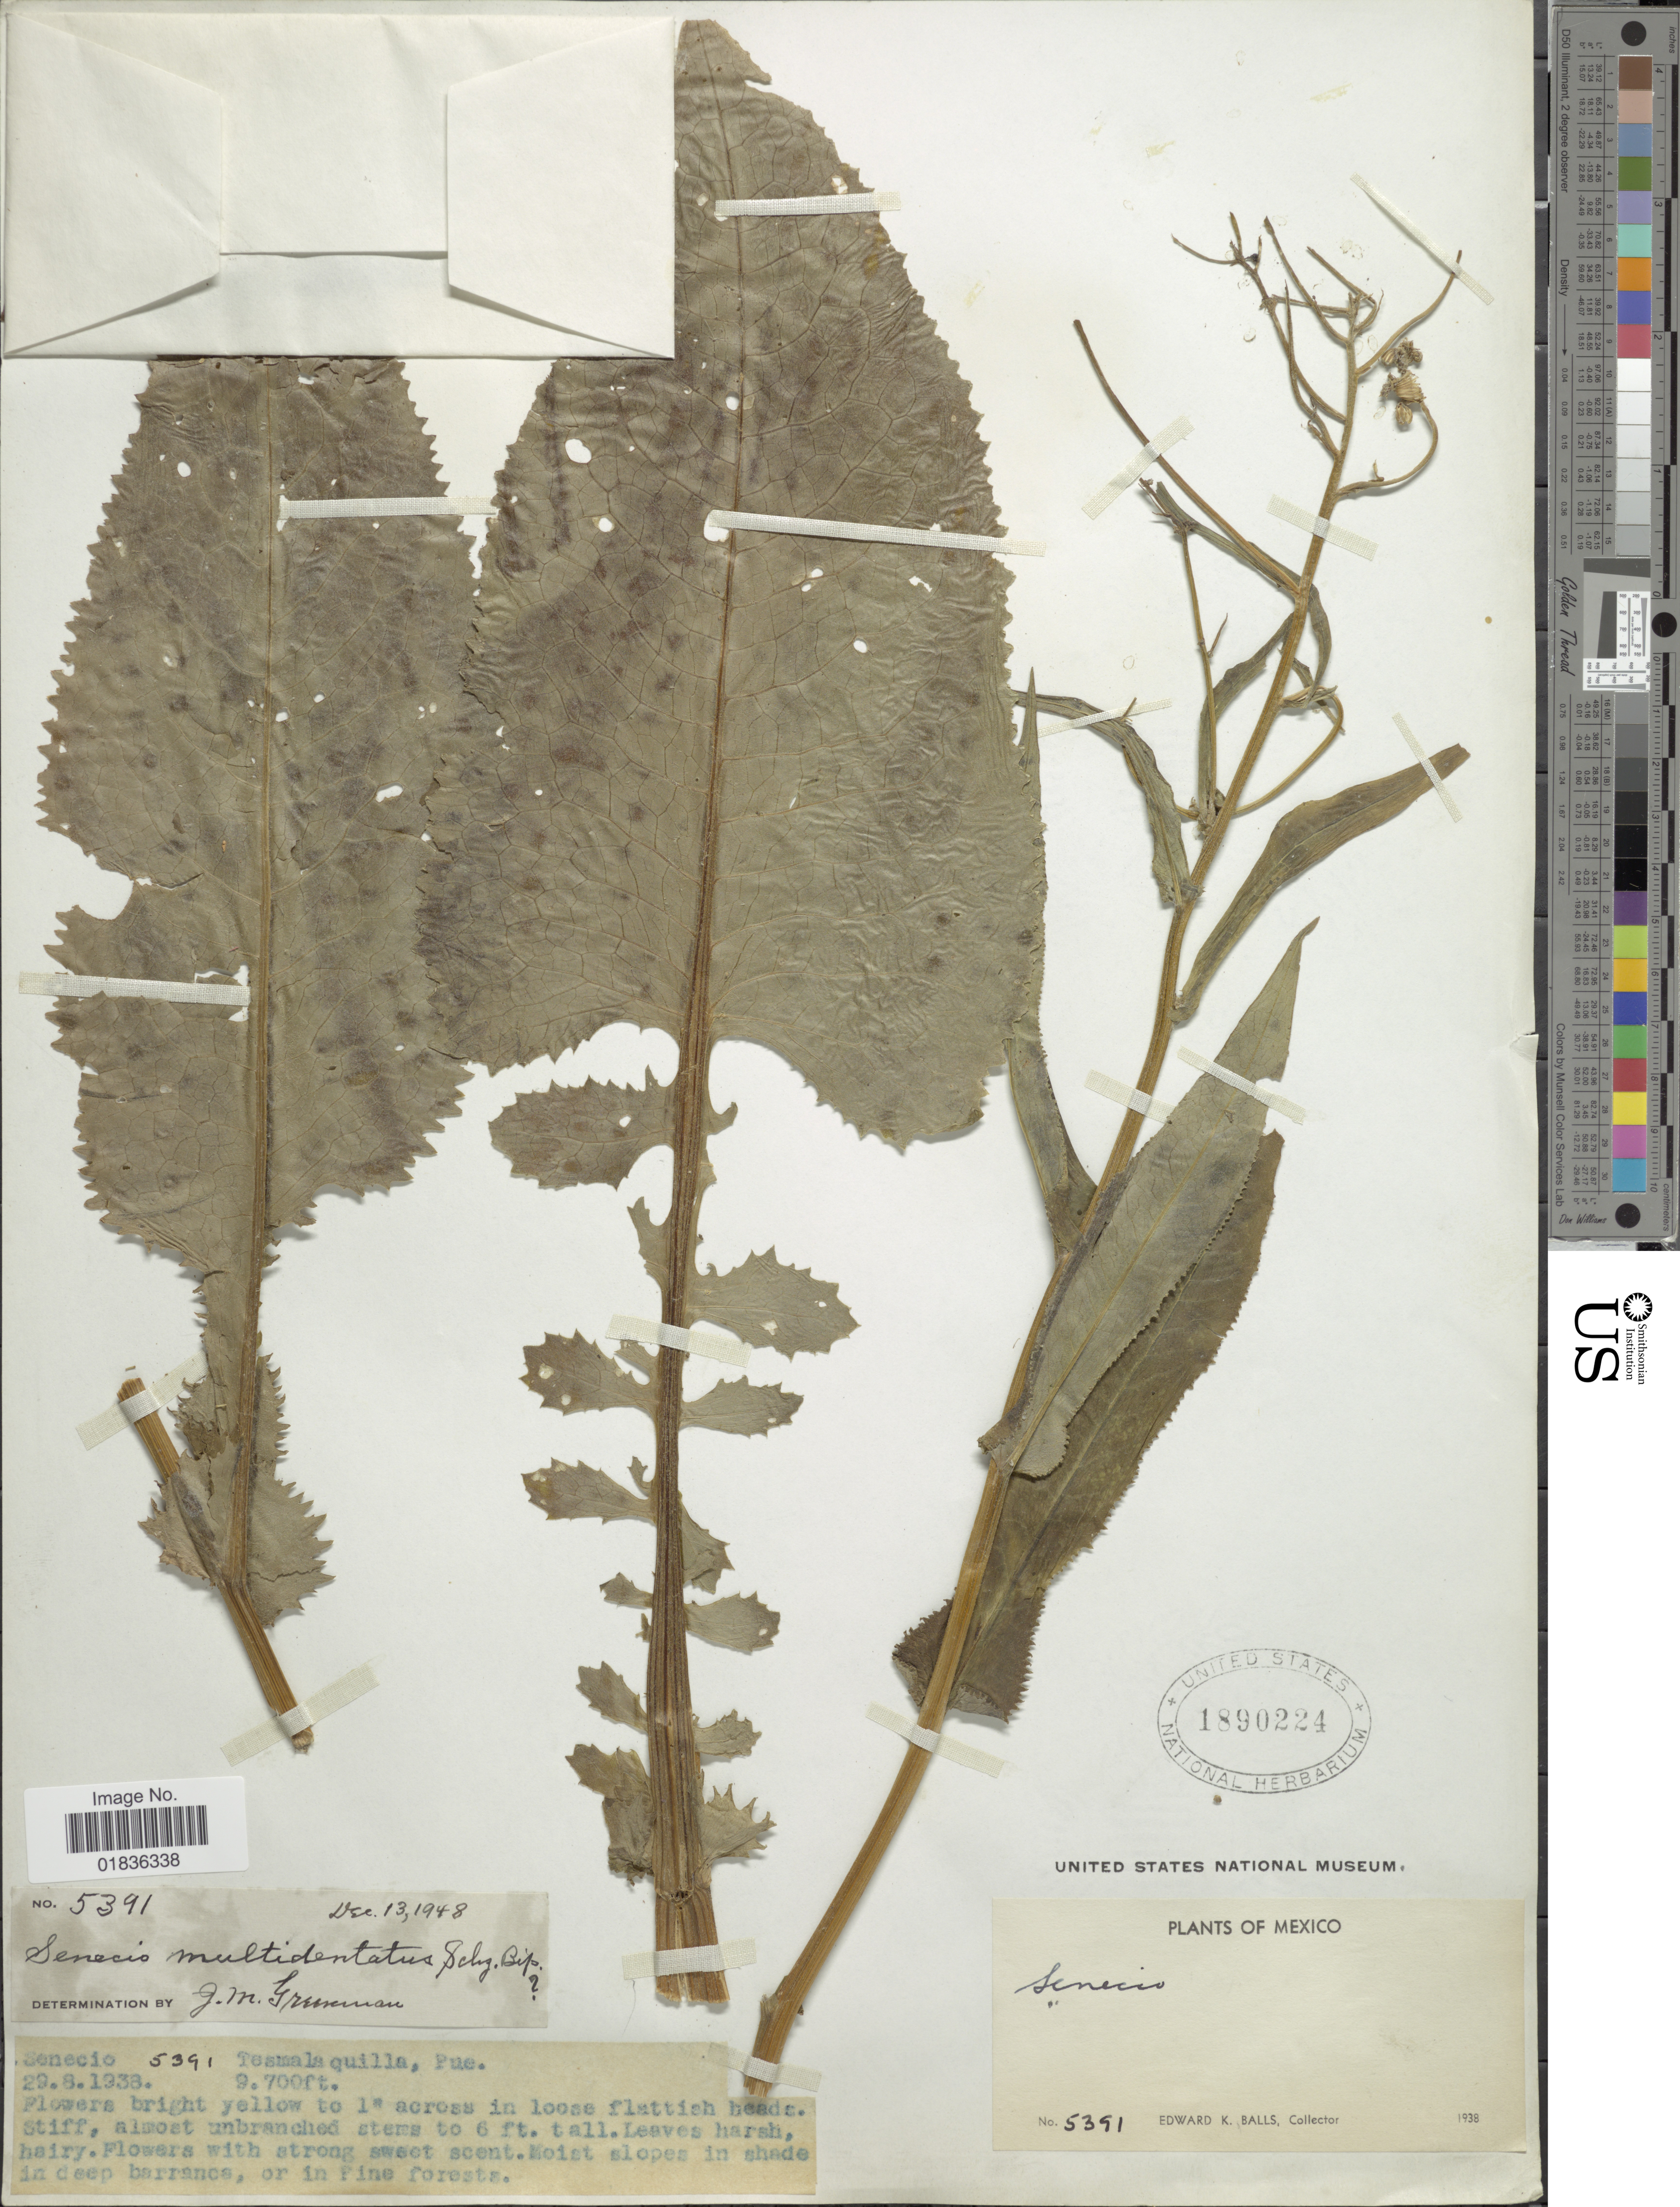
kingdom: Plantae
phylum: Tracheophyta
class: Magnoliopsida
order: Asterales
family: Asteraceae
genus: Senecio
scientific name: Senecio multidentatus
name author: Sch. Bip. ex Hemsl.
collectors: E. K. Balls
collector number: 5391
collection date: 1938-08-29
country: Mexico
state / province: Puebla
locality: Tesmalaquilla.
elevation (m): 2957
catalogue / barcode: US 1890224